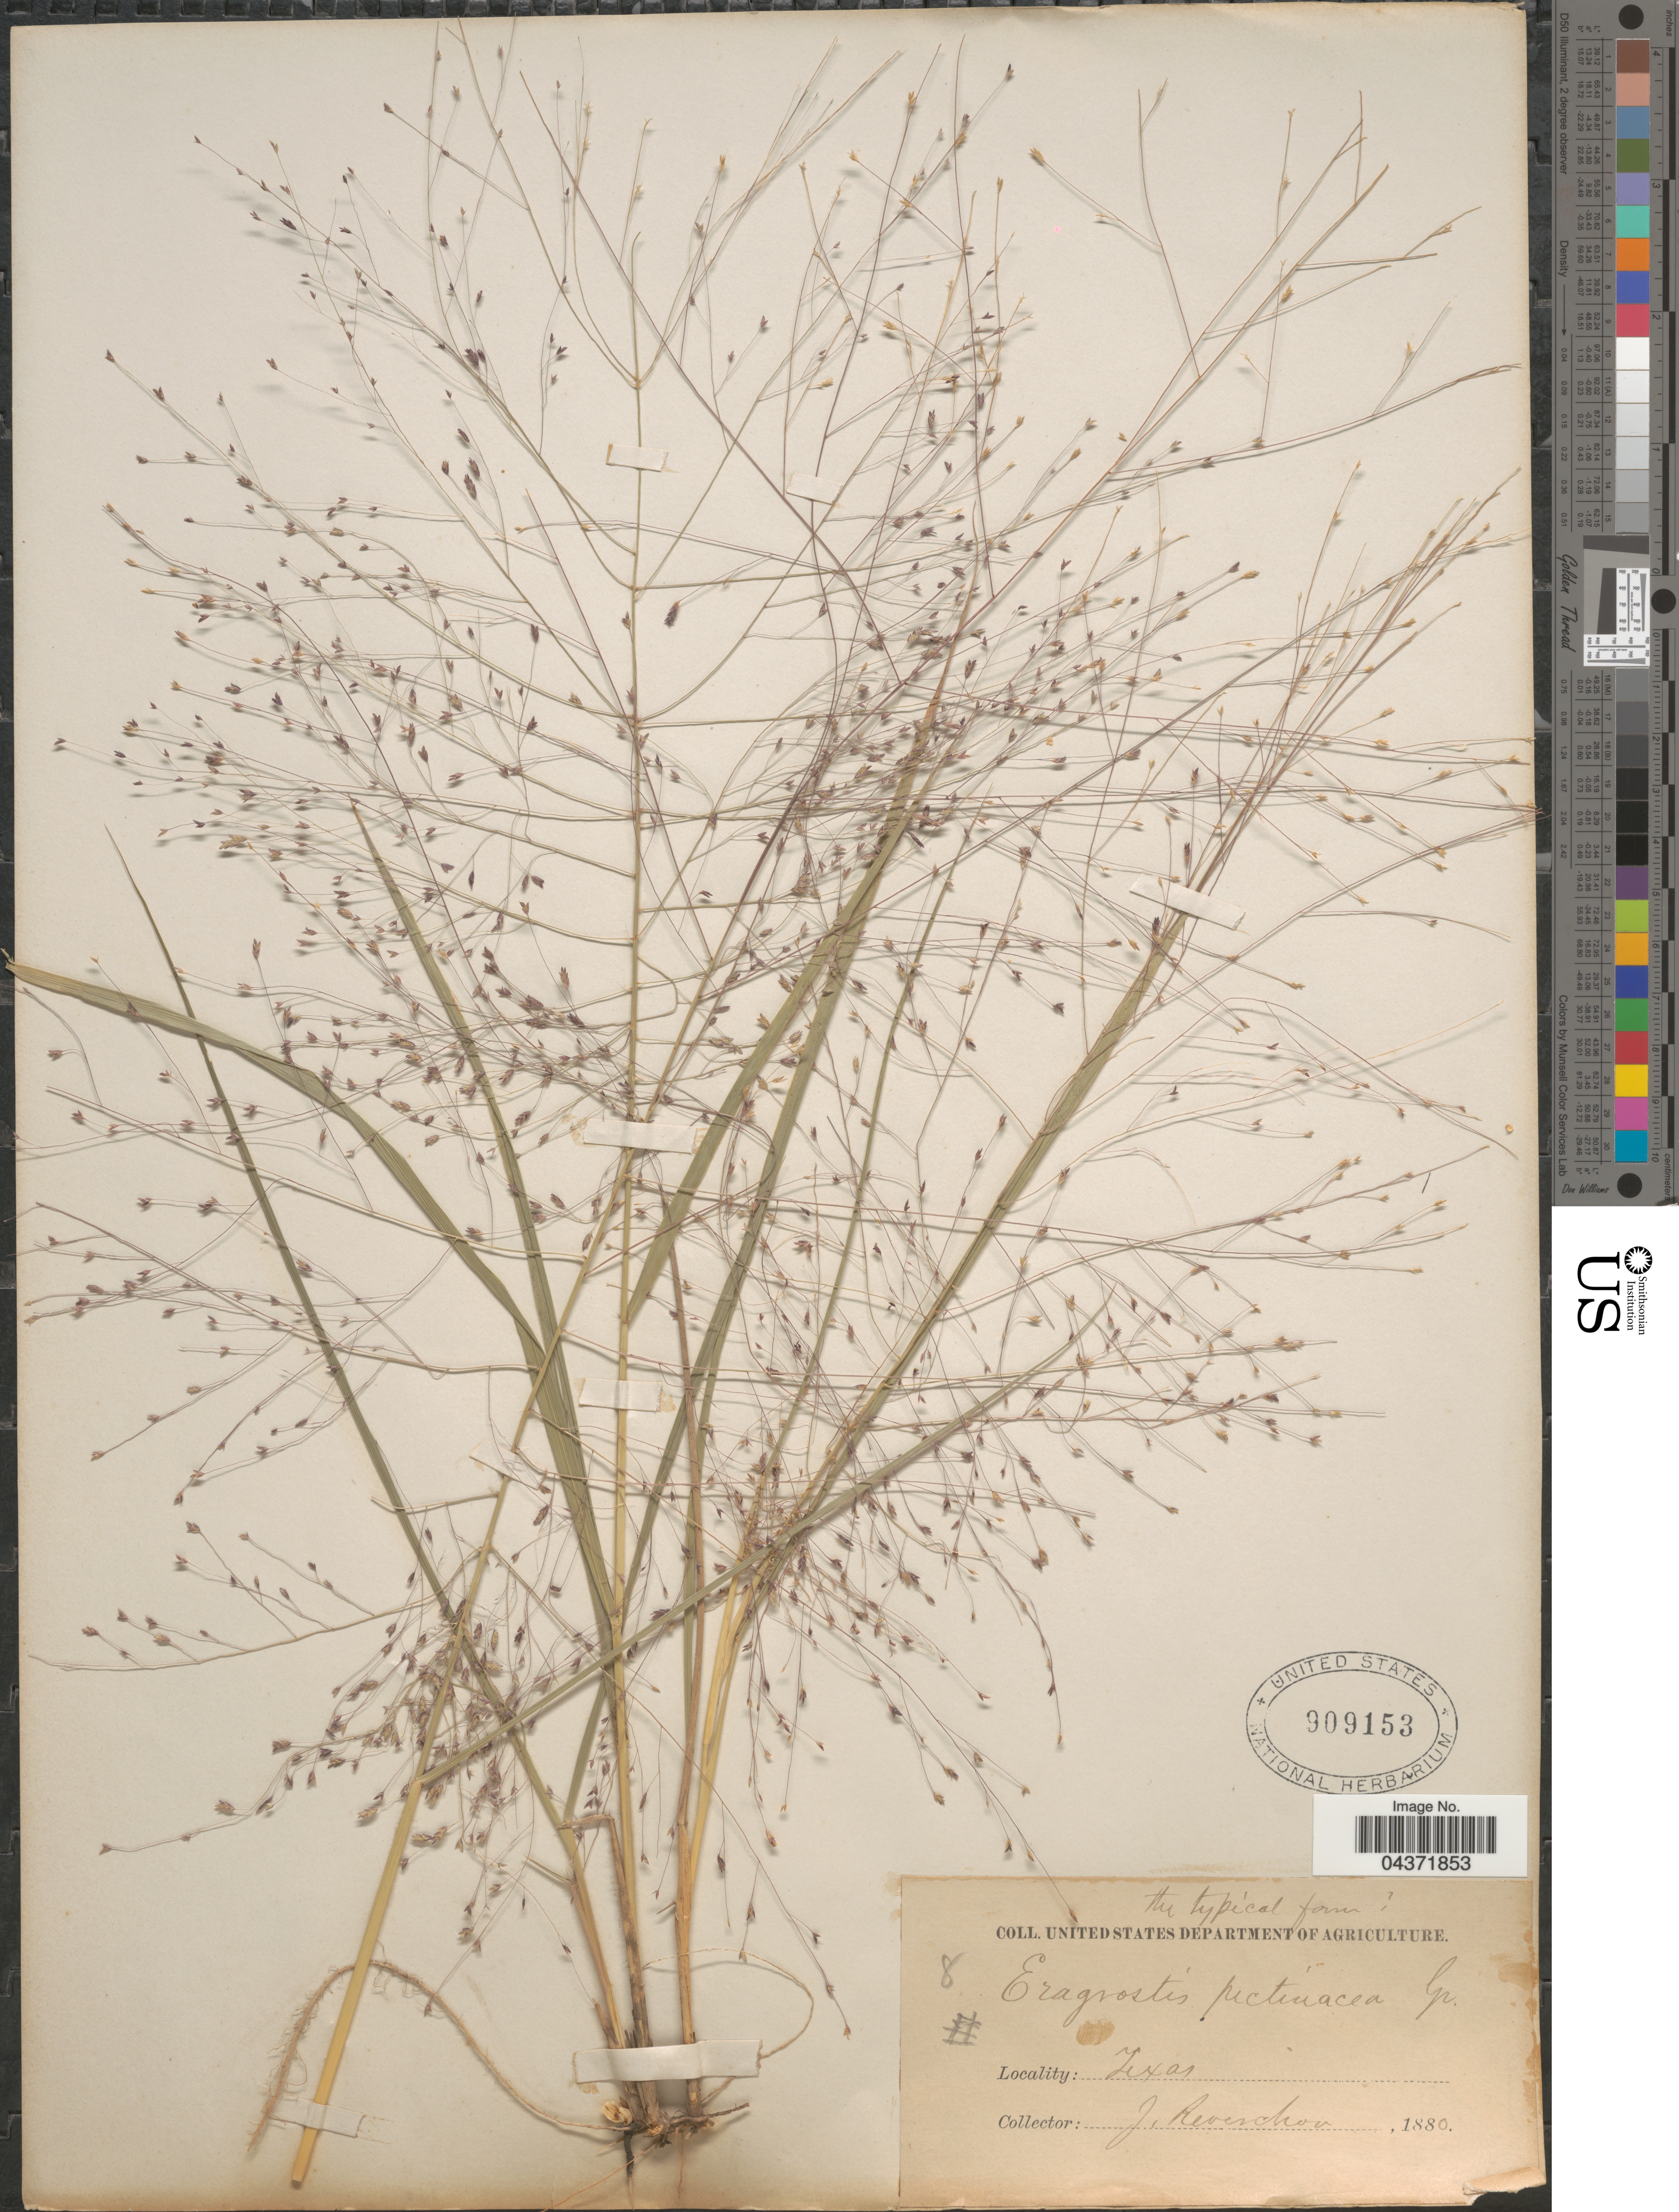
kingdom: Plantae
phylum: Tracheophyta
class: Liliopsida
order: Poales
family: Poaceae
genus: Eragrostis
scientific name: Eragrostis spectabilis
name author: (Pursh) Steud.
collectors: J. Reverchon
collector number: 8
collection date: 1880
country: United States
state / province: Texas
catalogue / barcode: US 909153